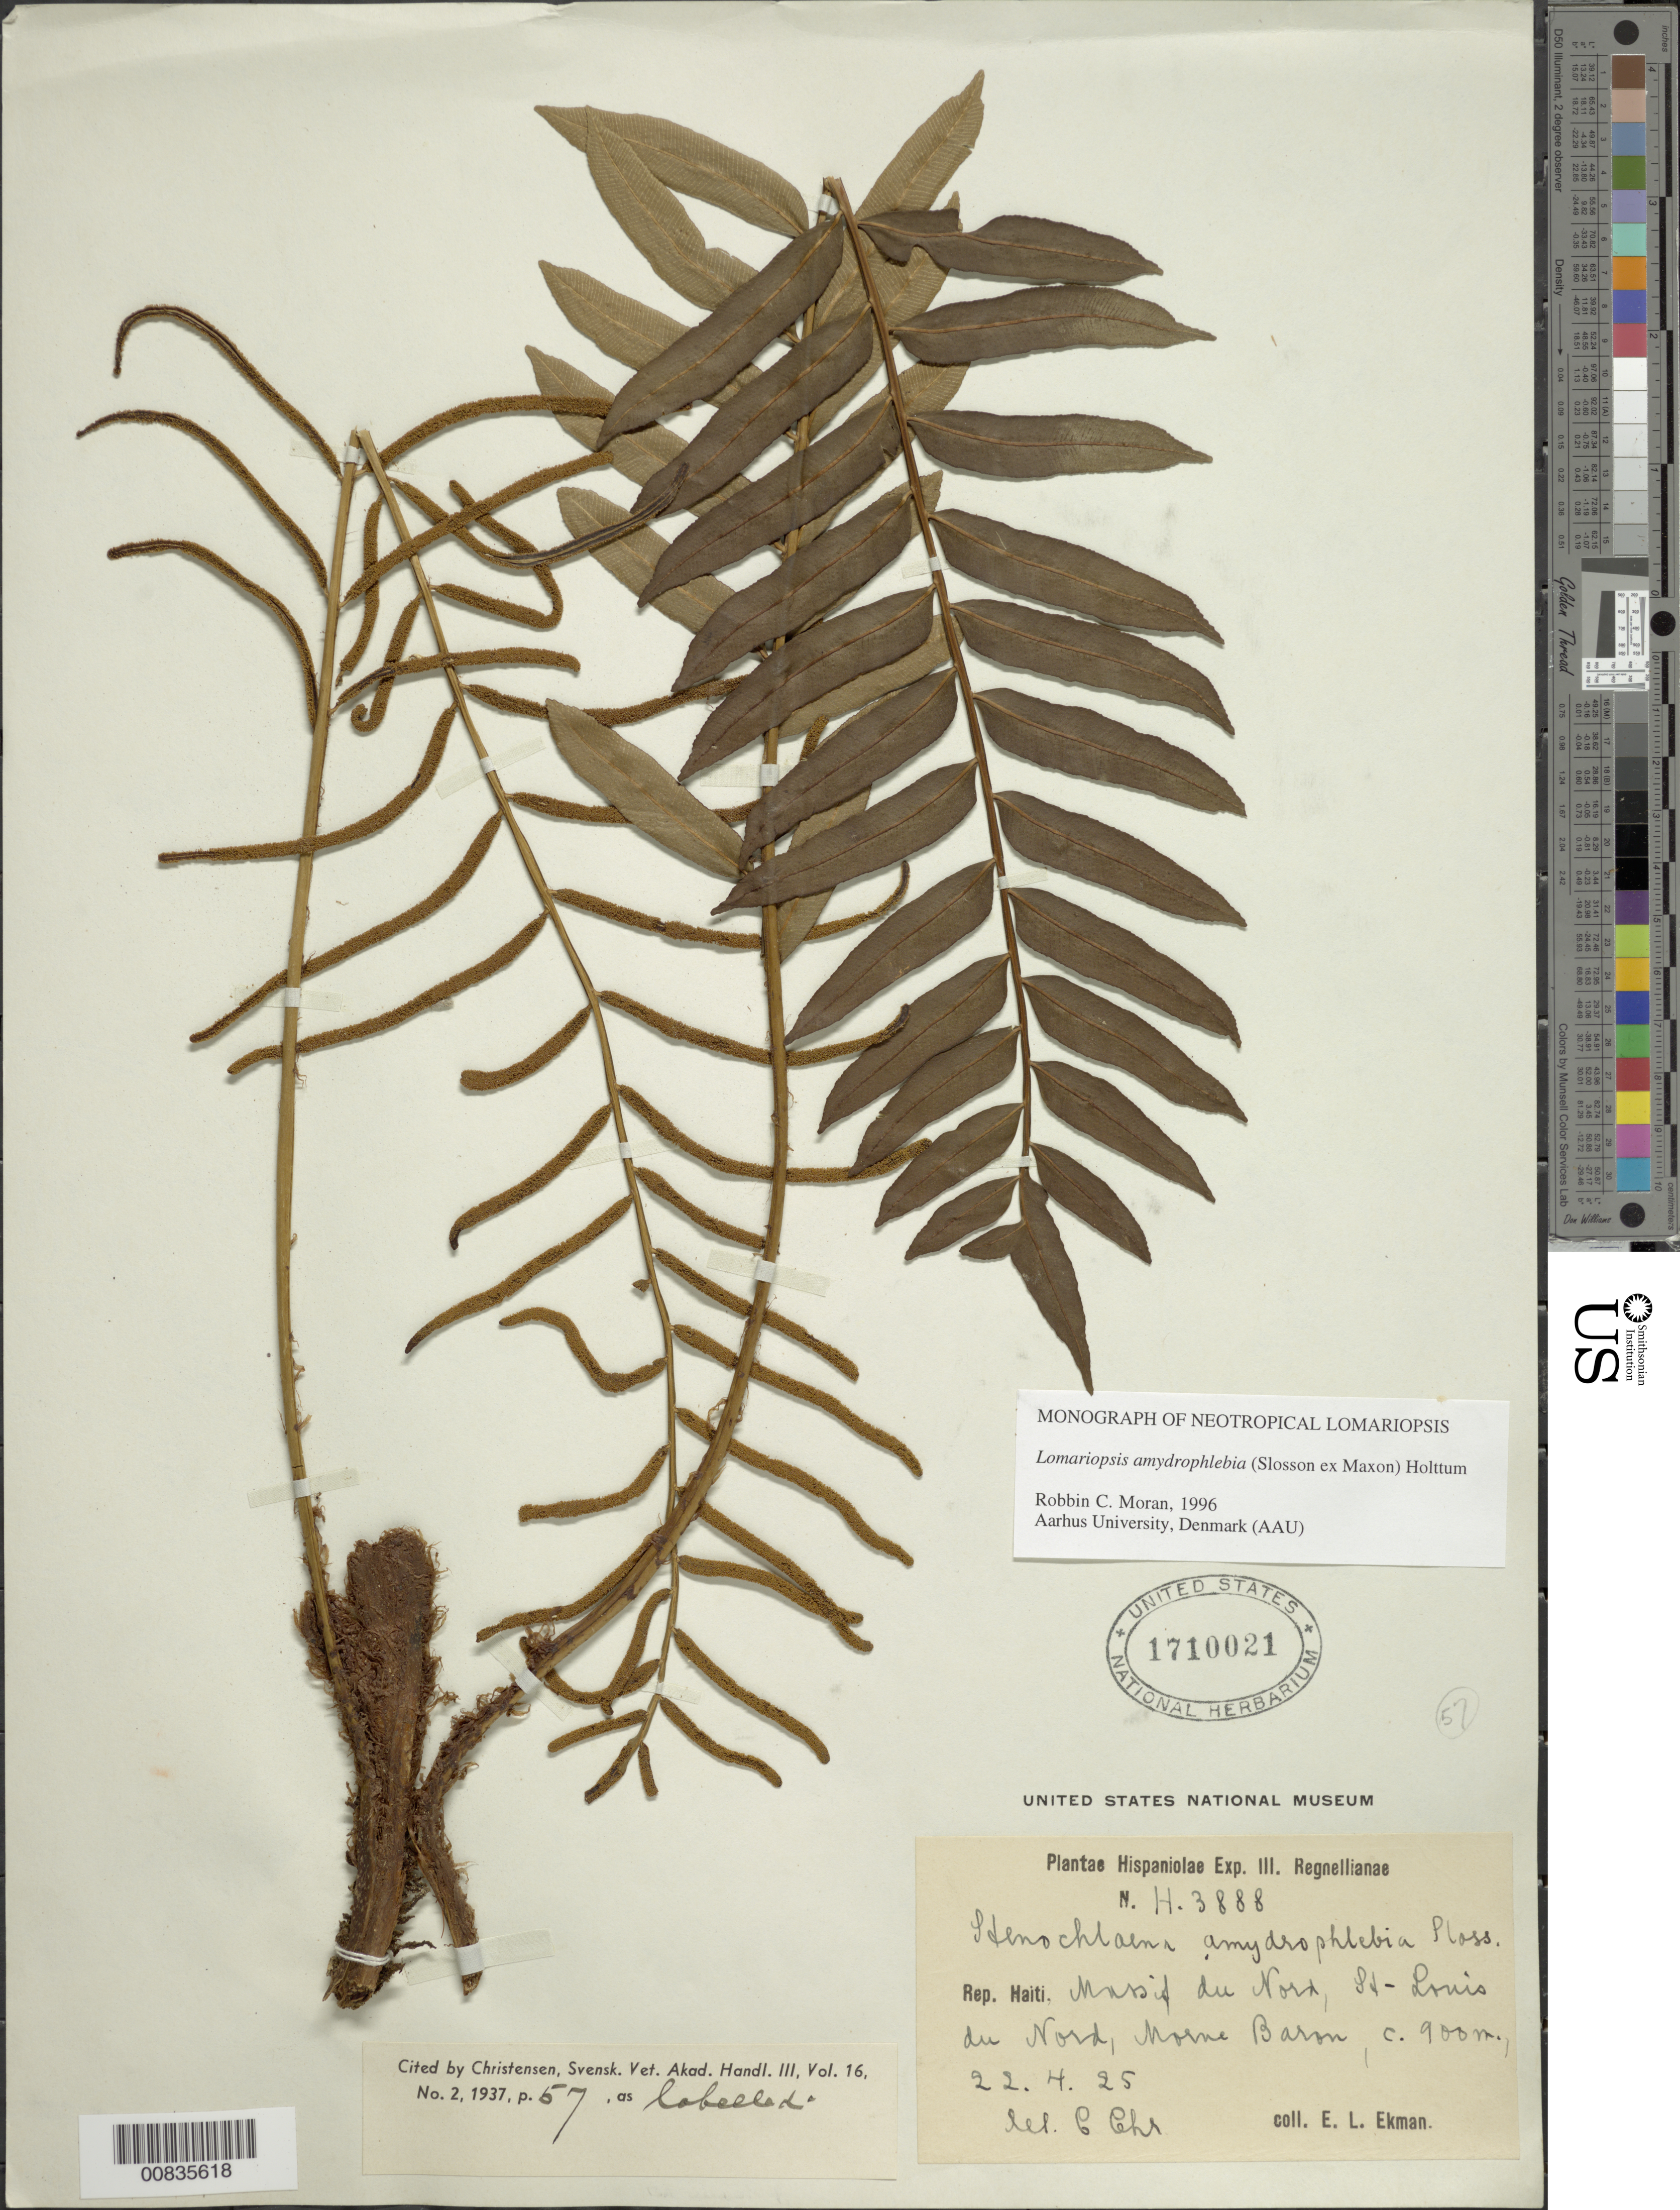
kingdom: Plantae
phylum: Tracheophyta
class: Polypodiopsida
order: Polypodiales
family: Lomariopsidaceae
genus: Lomariopsis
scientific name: Lomariopsis amydrophlebia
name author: (Slosson ex Maxon) Holttum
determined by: Moran, R. C.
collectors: E. L. Ekman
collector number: H 3888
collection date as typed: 22 Apr 1925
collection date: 1925-04-22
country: Haiti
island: Hispaniola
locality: Massif du Nord, St. Louis du Nord, Morne Baron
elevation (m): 900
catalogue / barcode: US 1710021